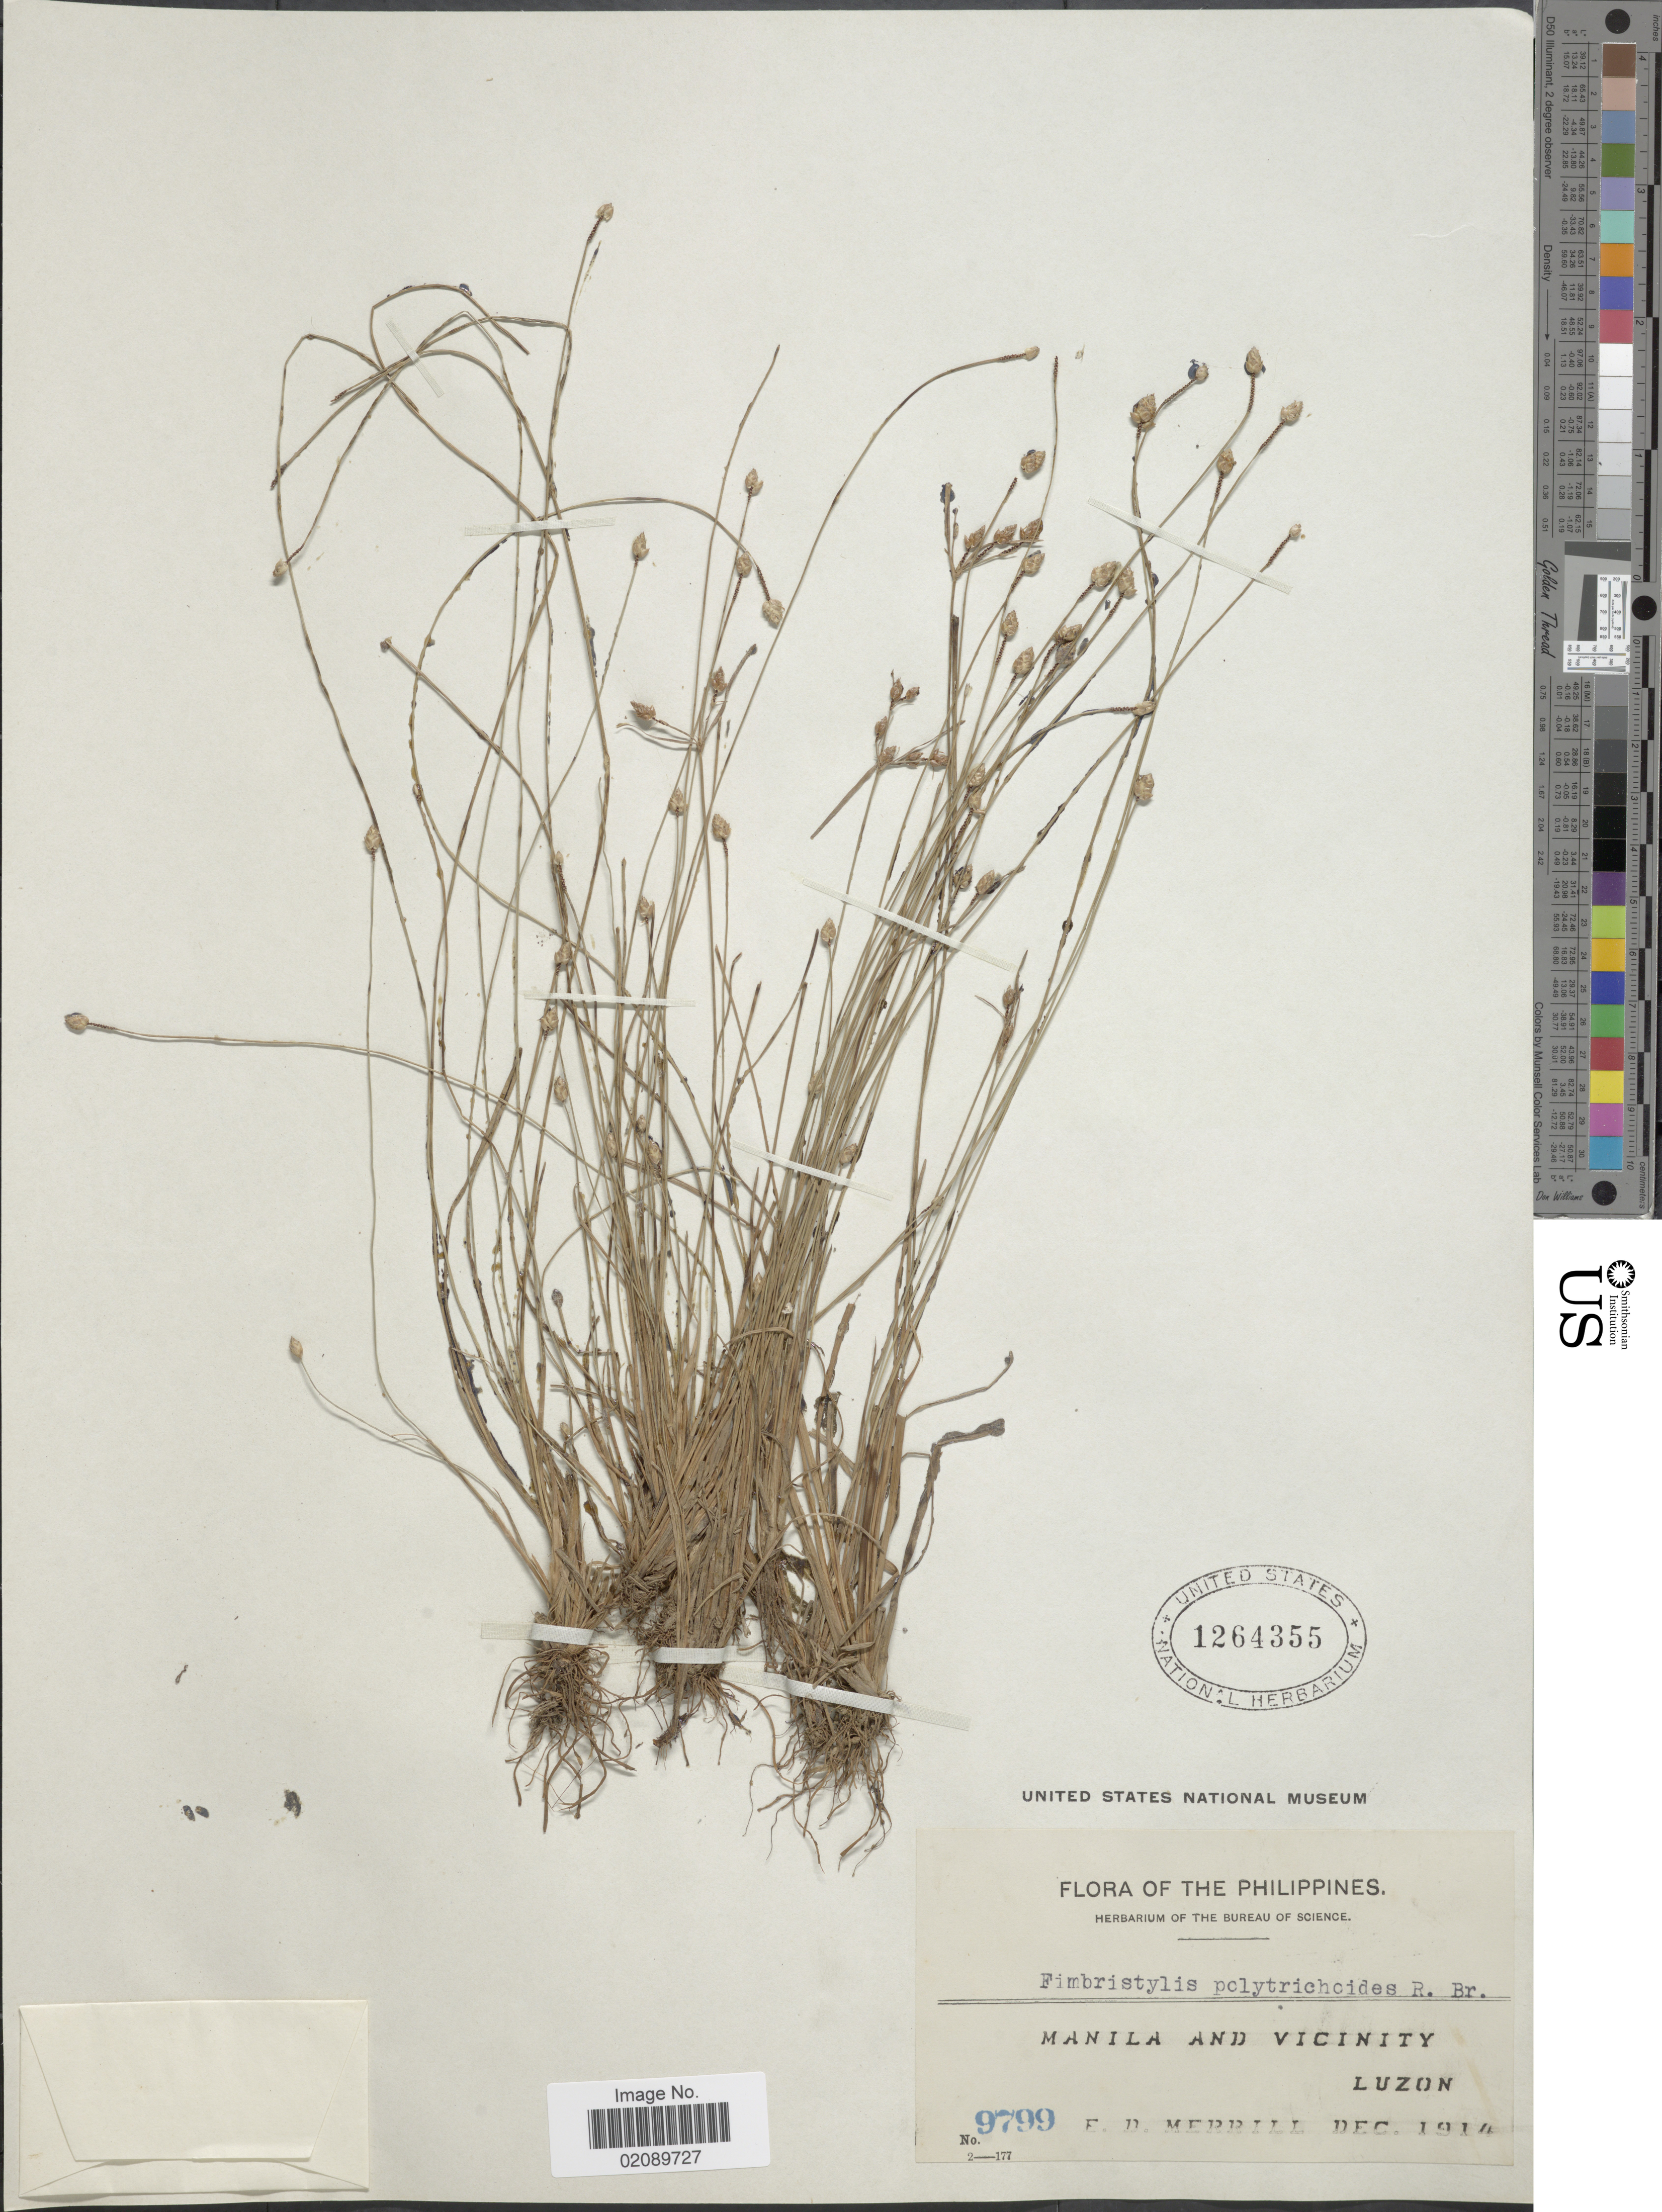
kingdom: Plantae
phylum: Tracheophyta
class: Liliopsida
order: Poales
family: Cyperaceae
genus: Fimbristylis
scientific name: Fimbristylis polytrichoides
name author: (Retz.) Vahl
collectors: E. D. Merrill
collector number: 9799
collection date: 1914-12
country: Philippines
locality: Manila and Vicinity, Luzon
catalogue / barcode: US 1264355